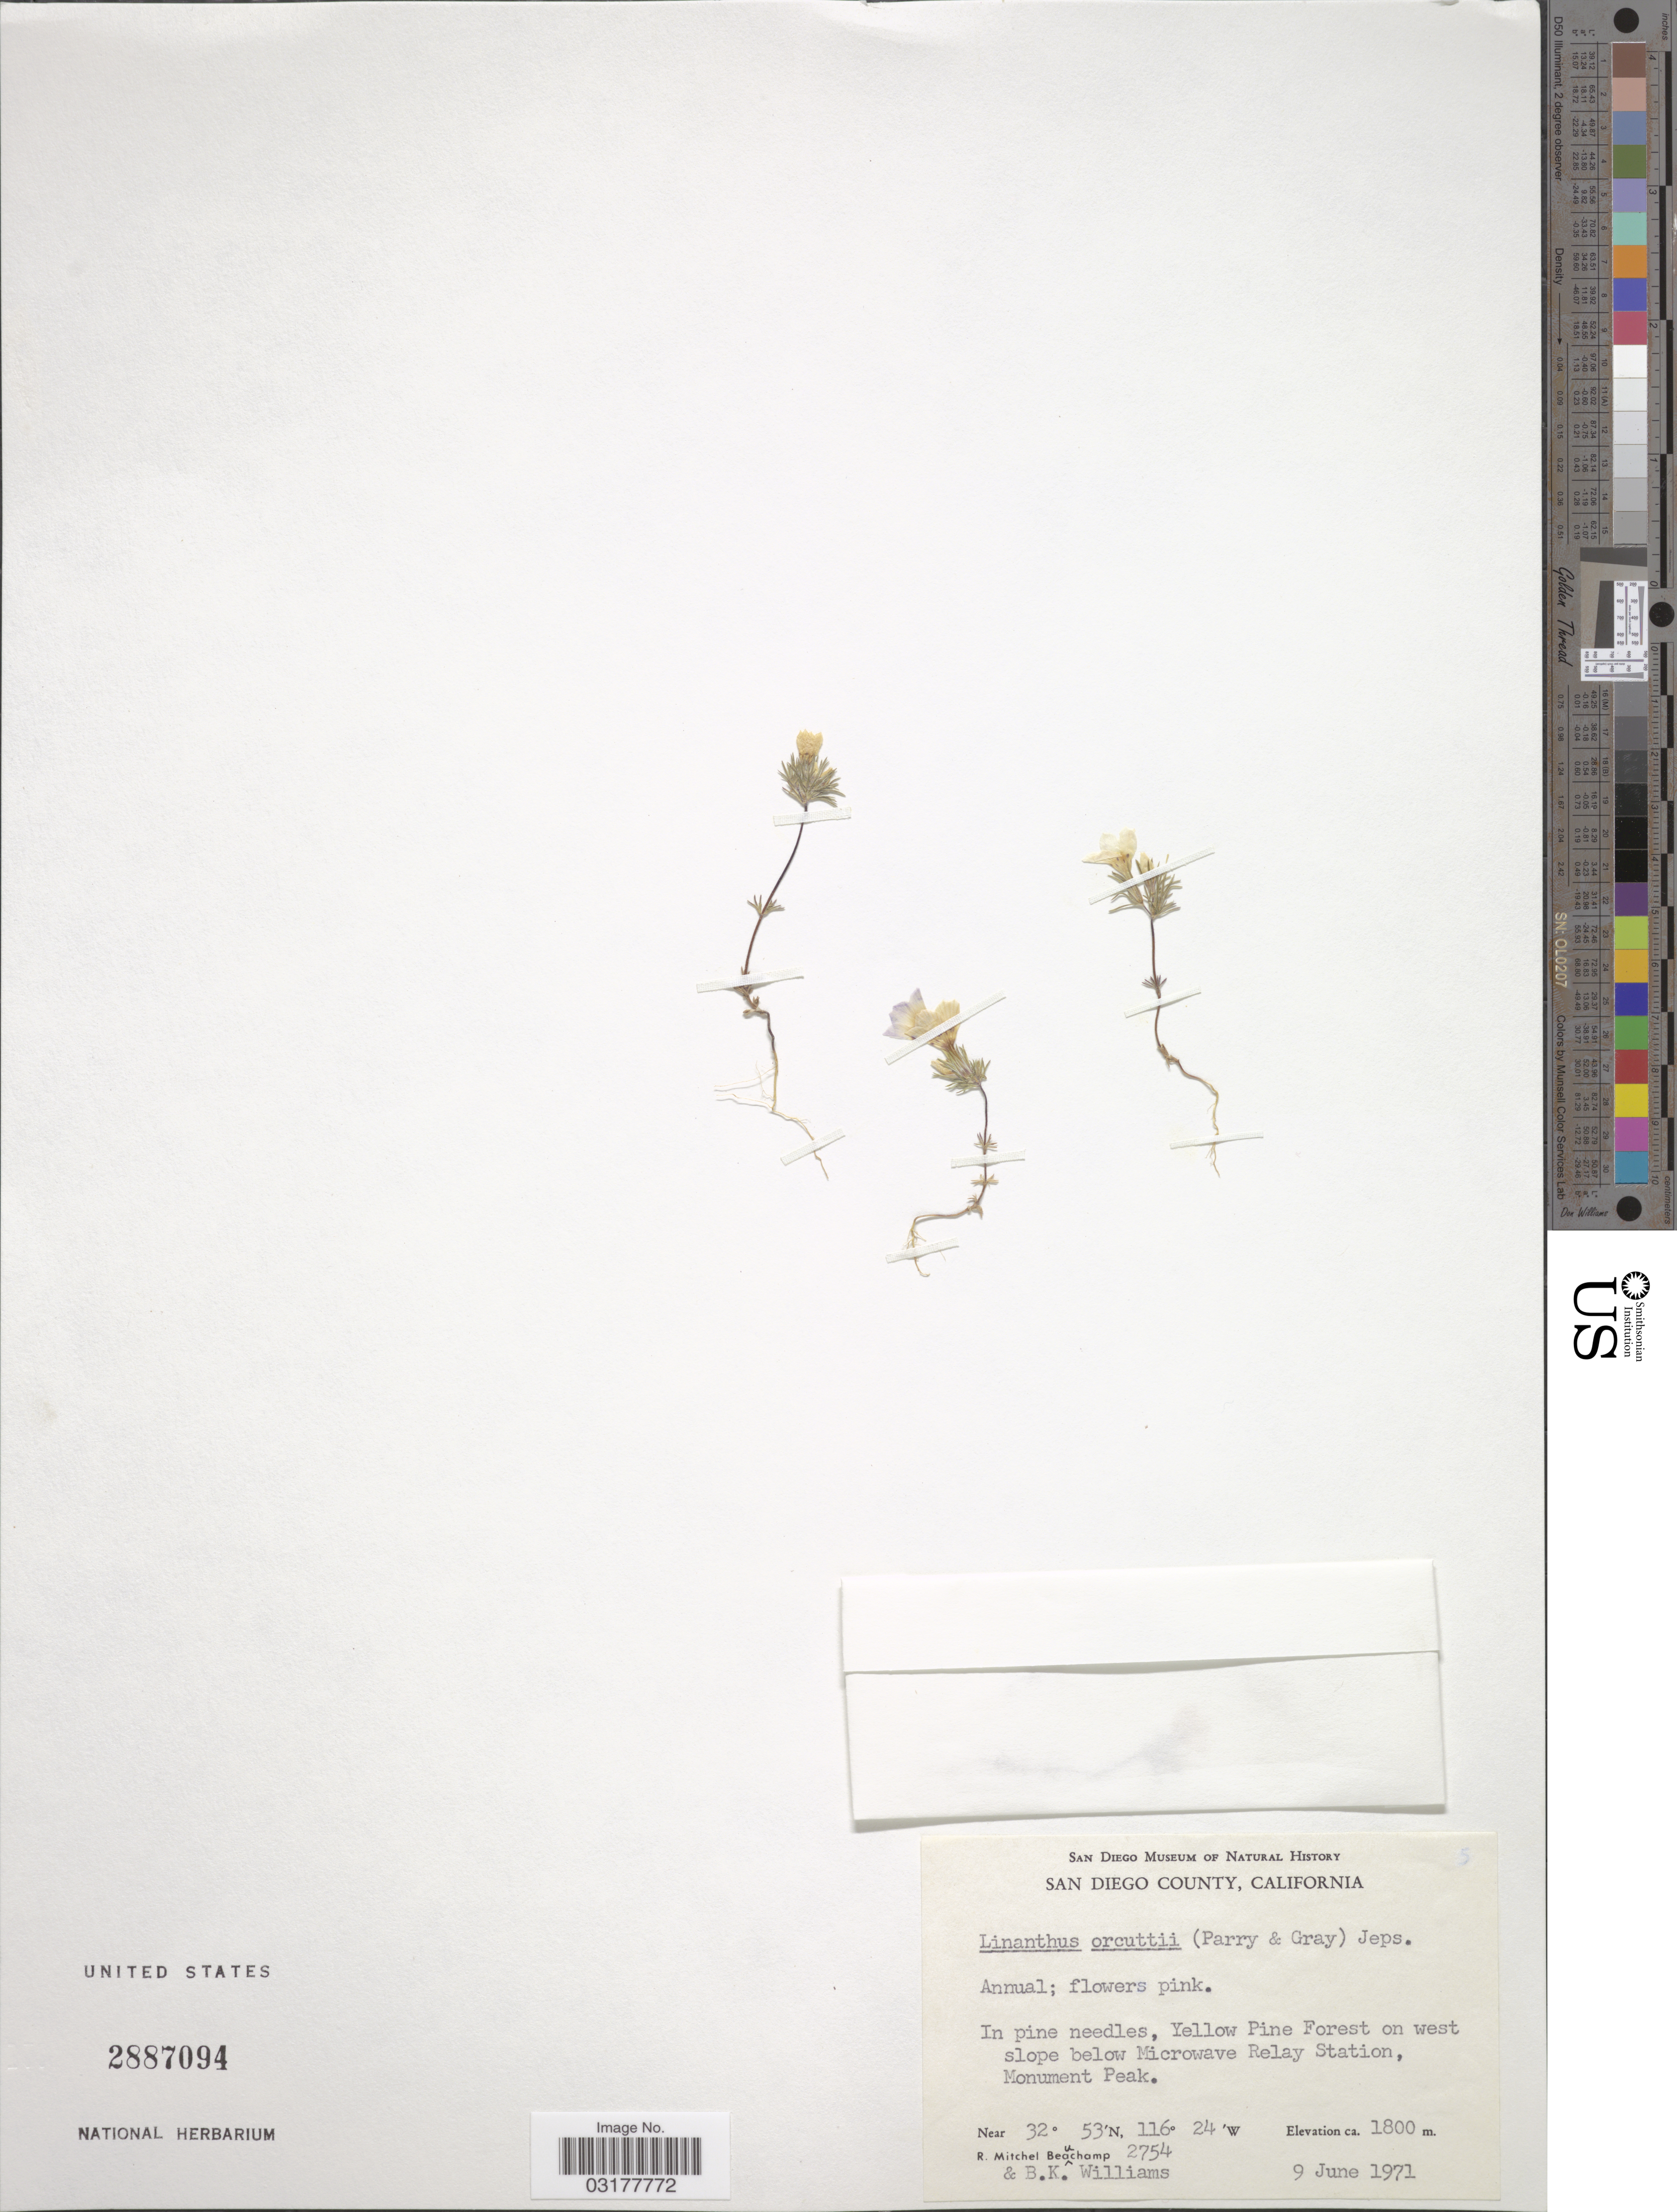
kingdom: Plantae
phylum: Tracheophyta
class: Magnoliopsida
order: Ericales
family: Polemoniaceae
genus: Linanthus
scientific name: Linanthus orcuttii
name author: (A. Gray ex Parry) Jeps.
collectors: R. Beauchamp & B. Williams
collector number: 2754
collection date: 1971-09-06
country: United States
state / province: California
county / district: San Diego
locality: San Diego County. Yellow Pine Forest on west slope below Microwave Relay Station, Monument Peak.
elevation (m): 1800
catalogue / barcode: US 2887094